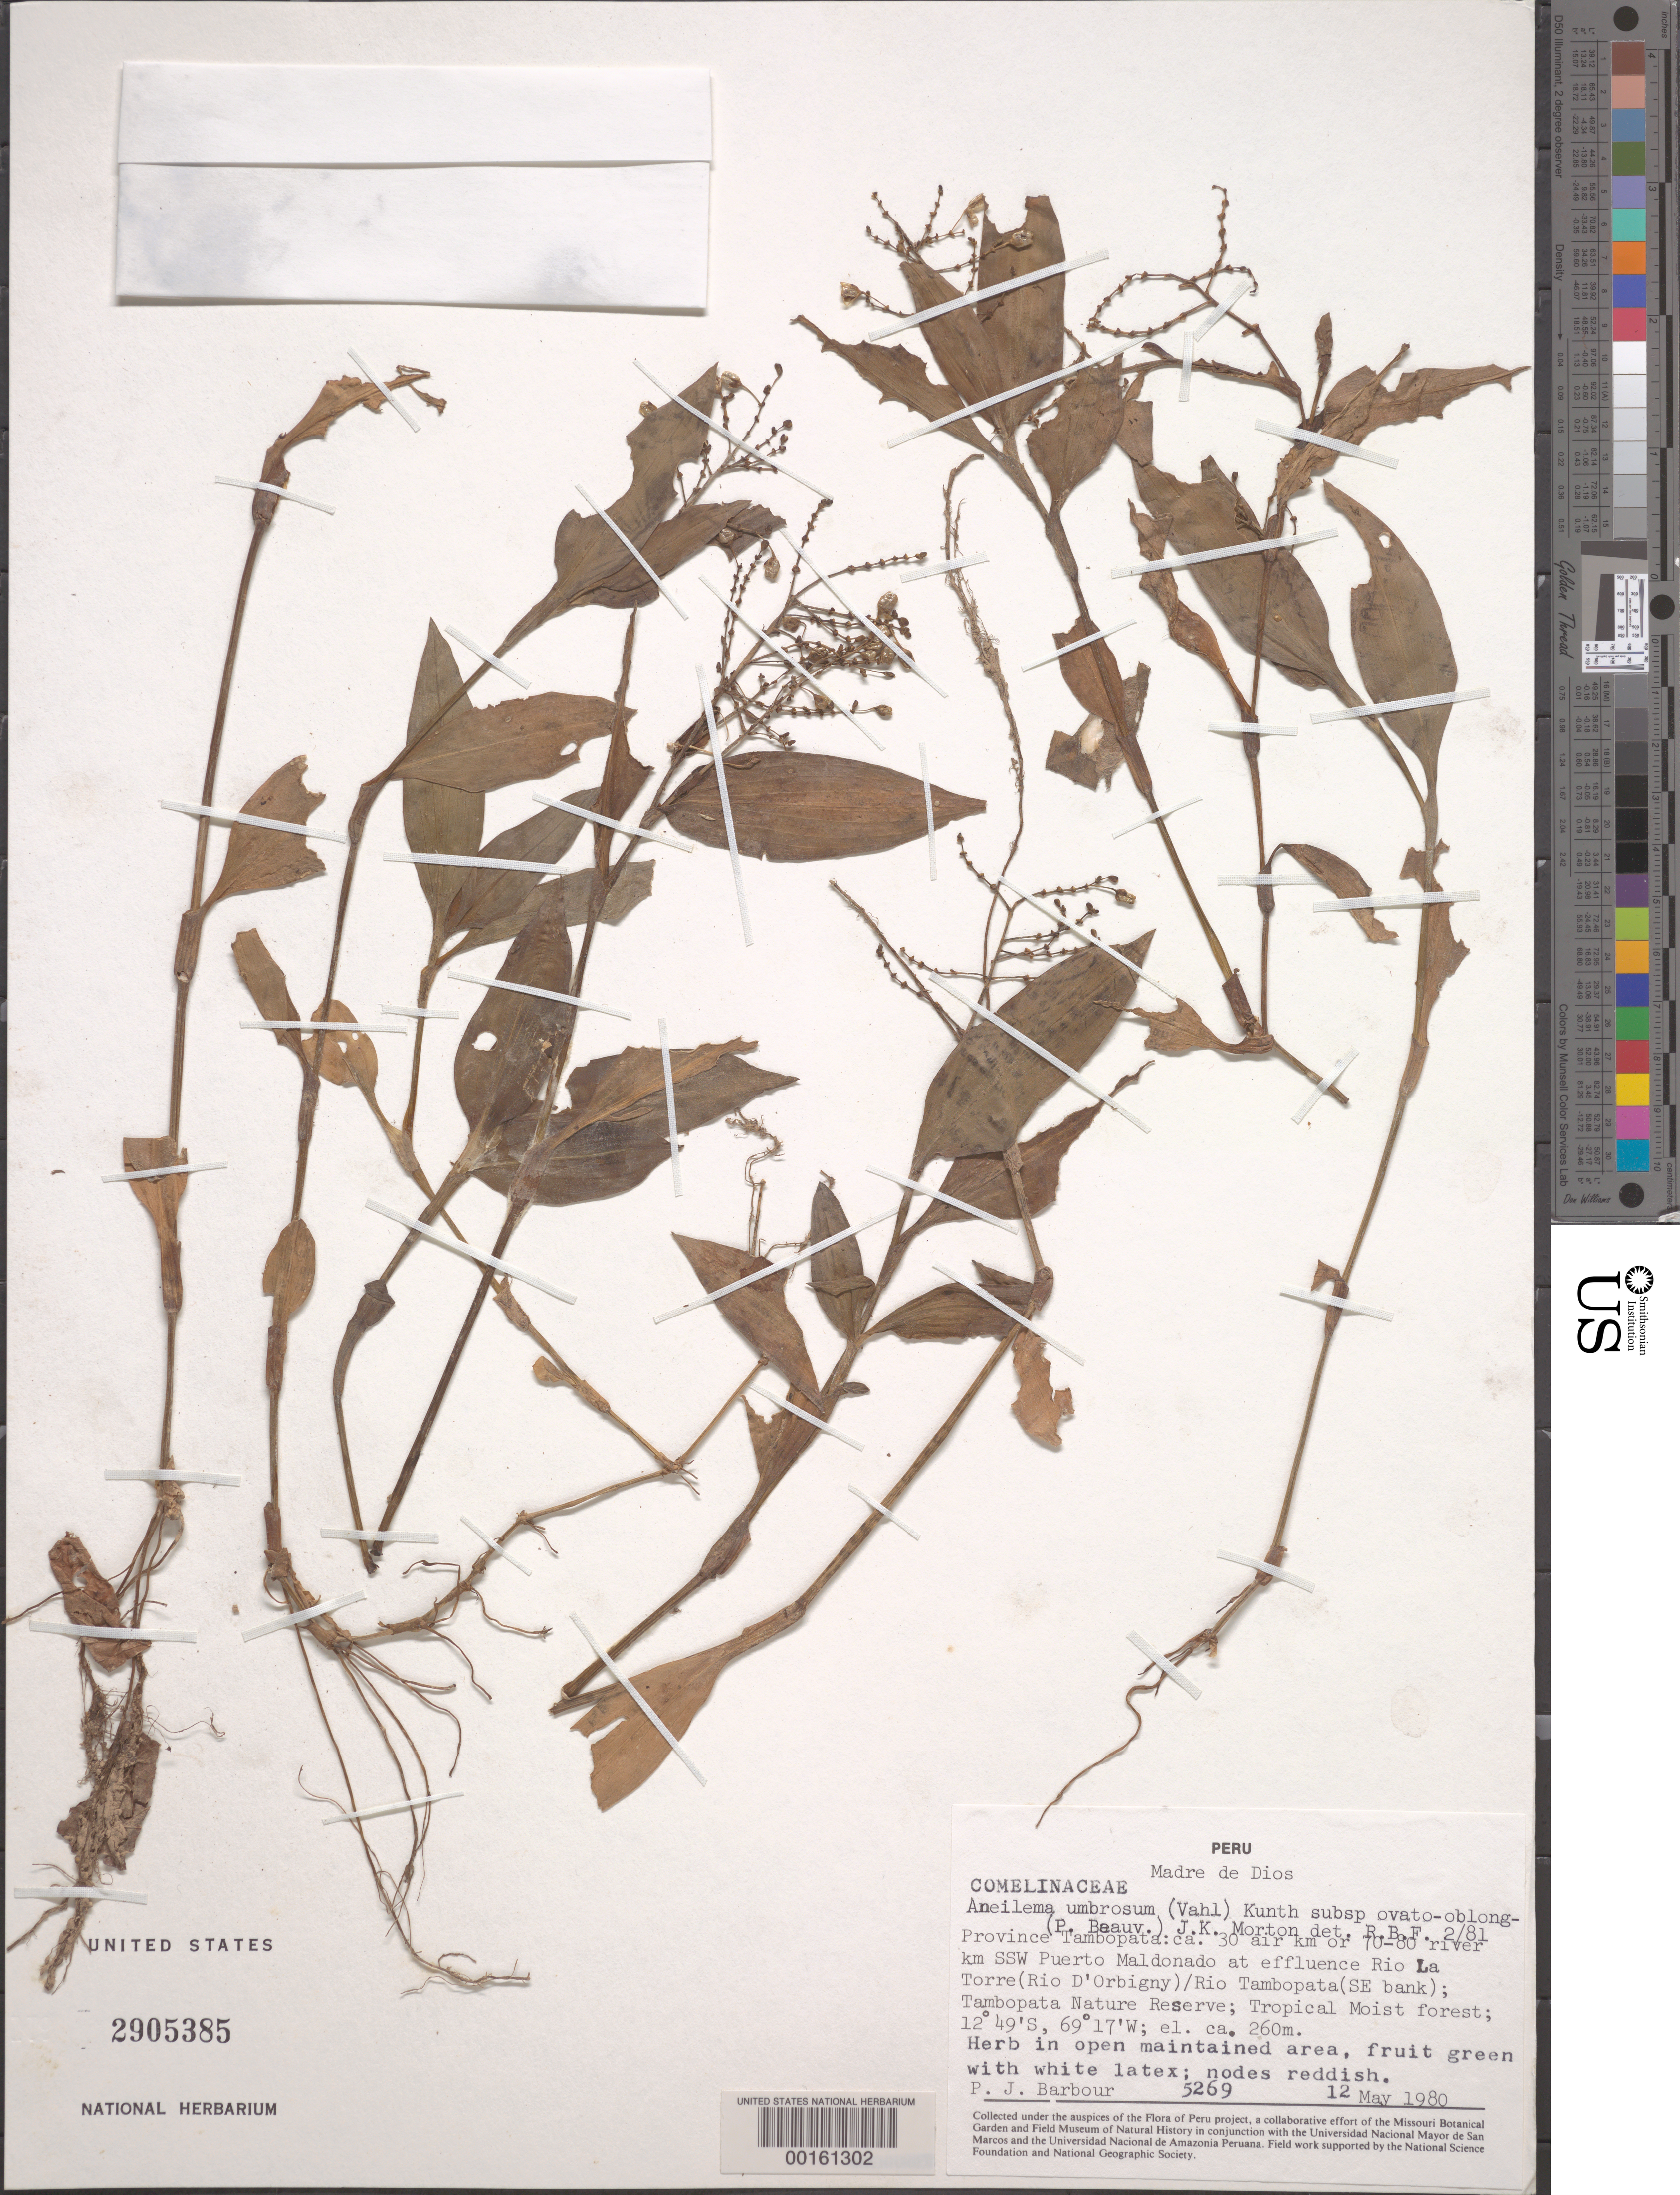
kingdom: Plantae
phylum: Tracheophyta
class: Liliopsida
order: Commelinales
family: Commelinaceae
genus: Aneilema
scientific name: Aneilema umbrosum subsp. ovato-oblongum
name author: (P. Beauv.) J.K. Morton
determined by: Faden, Robert B., (US), Smithsonian Institution - National Museum of Natural History (UNITED STATES)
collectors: P. Barbour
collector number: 5269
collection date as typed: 12 May 1980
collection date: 1980-05-12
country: Peru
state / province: Madre de Dios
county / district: Tambopata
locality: Effluence of rio la torre and rio tambopata, tambopata nature reserve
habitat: Tropical, moist forest; open maintained area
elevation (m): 260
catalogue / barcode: US 2905385